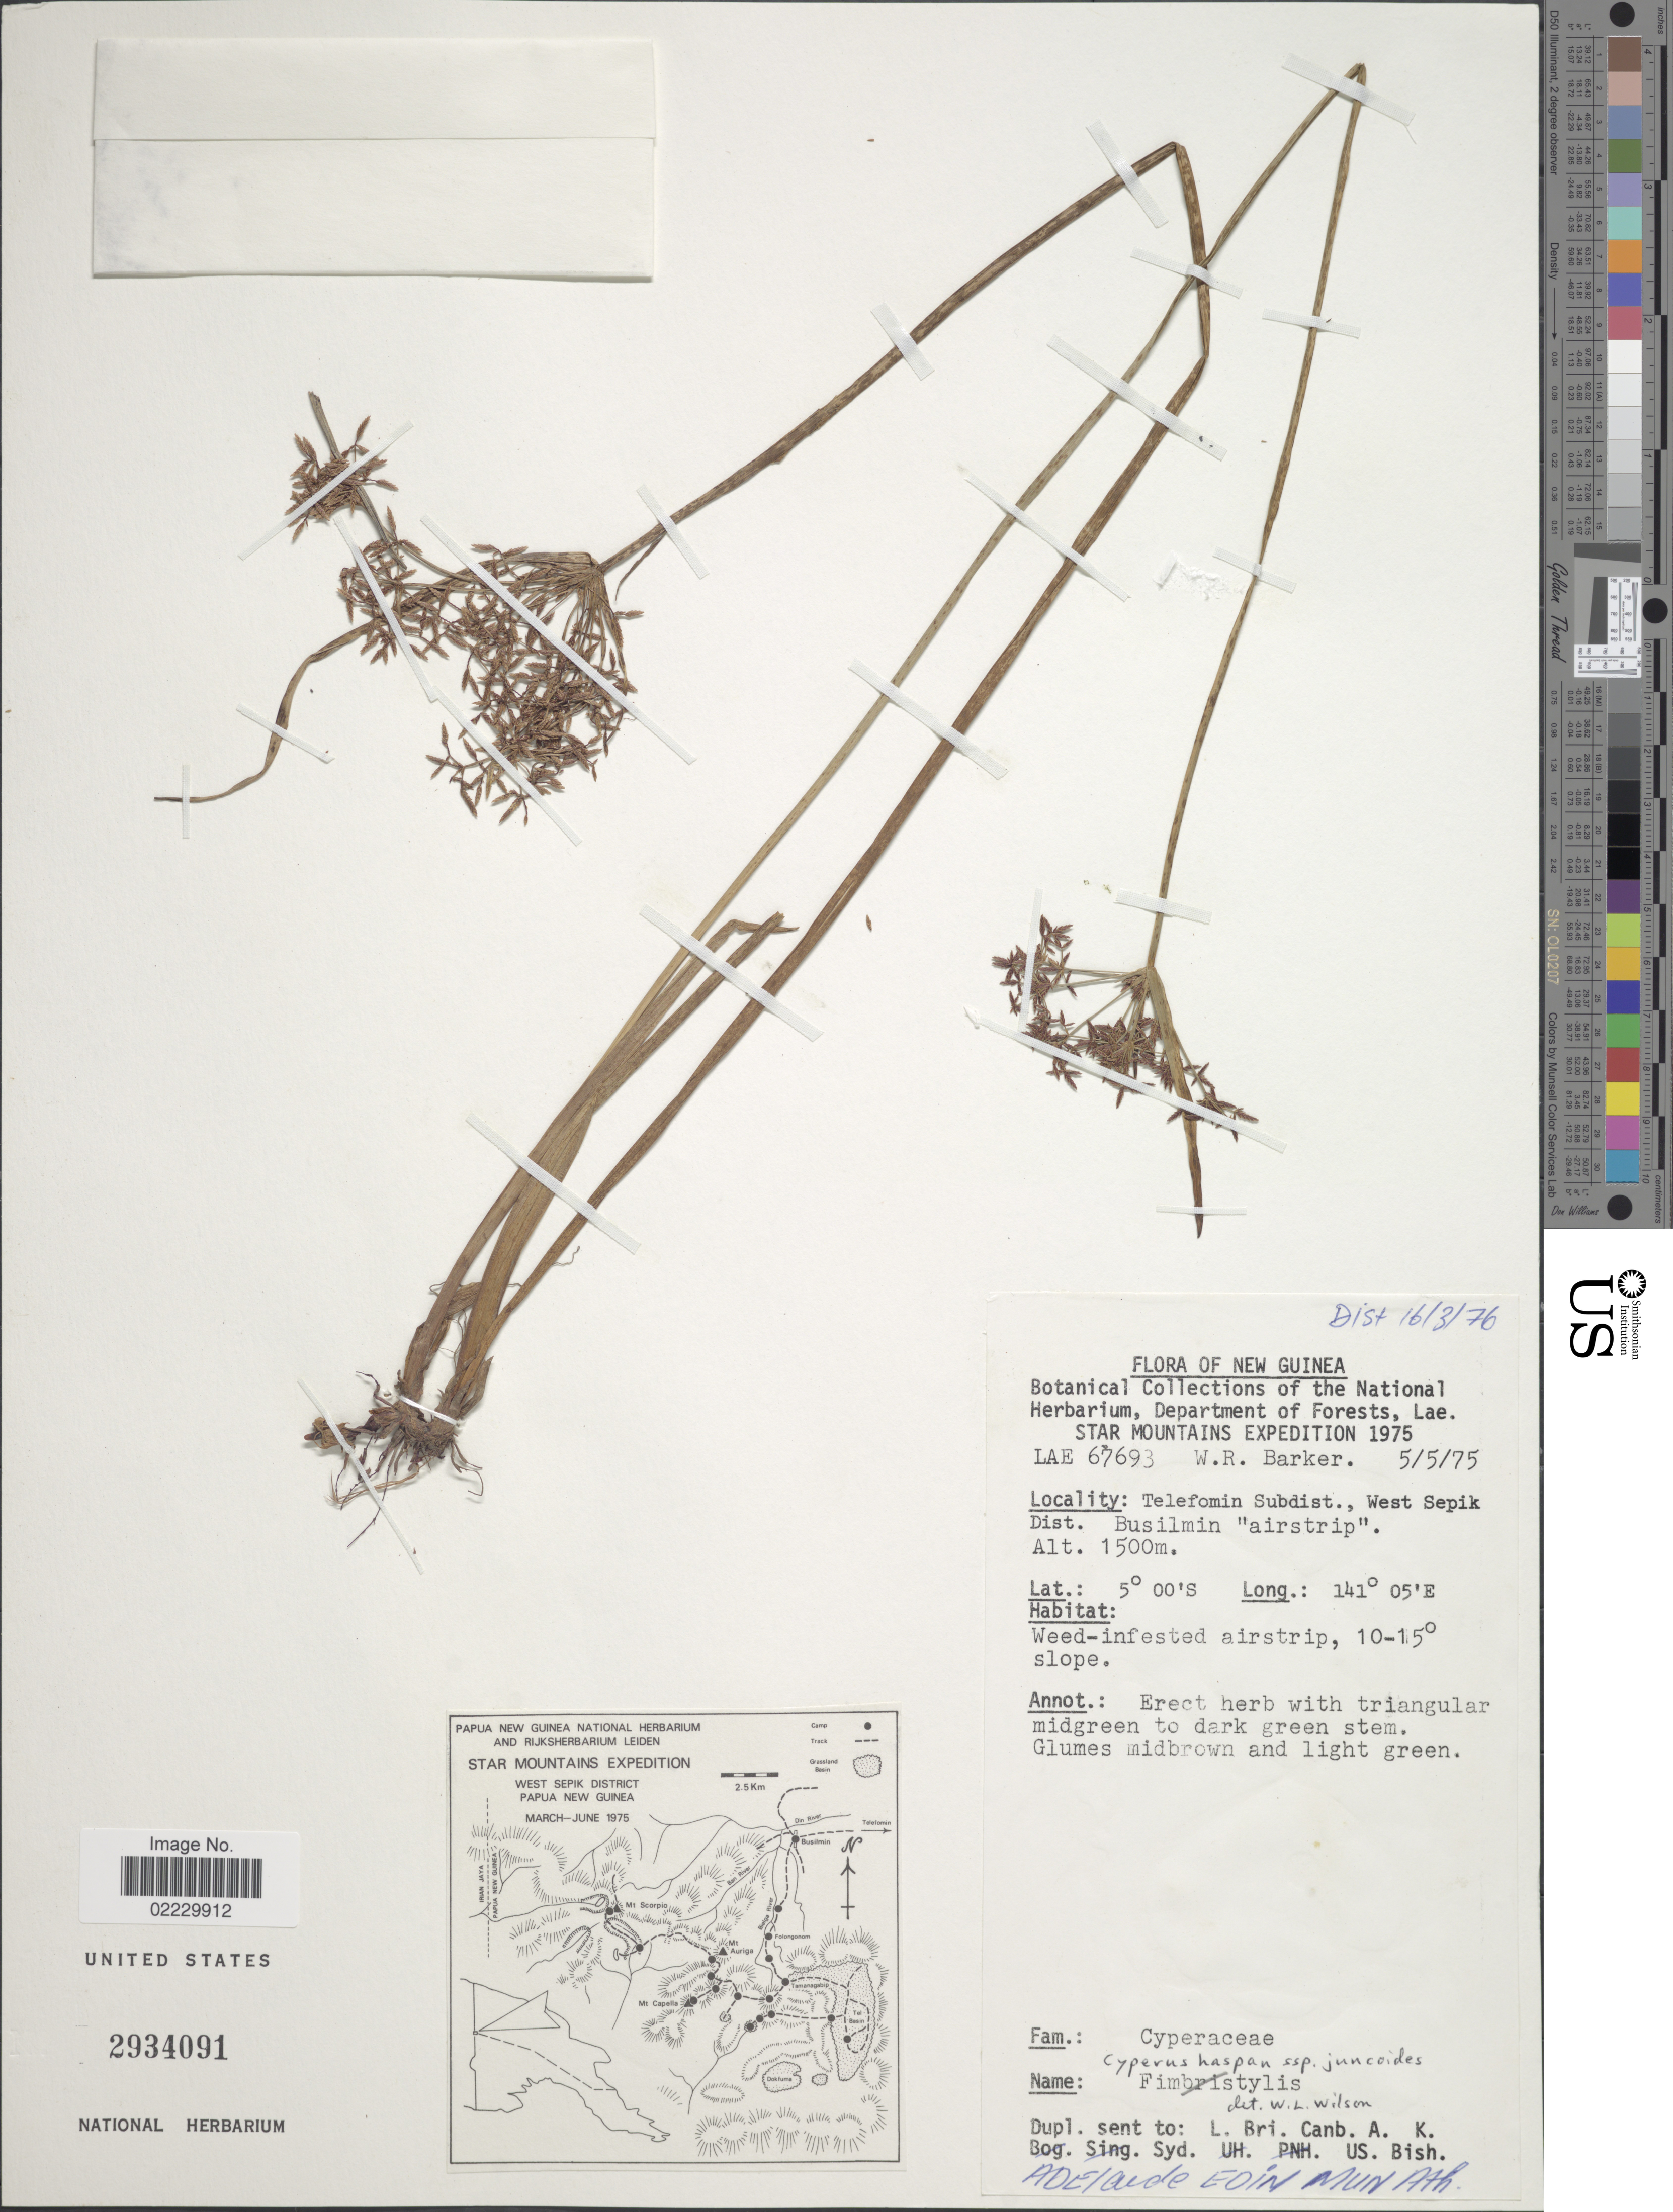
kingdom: Plantae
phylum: Tracheophyta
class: Liliopsida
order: Poales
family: Cyperaceae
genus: Cyperus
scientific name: Cyperus haspan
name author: L.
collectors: W. R. Barker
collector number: LAE 67693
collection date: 1975-05-05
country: Papua New Guinea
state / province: Sandaun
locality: Telefomin Subdist. New Guinea. Star Mountains. Dist. Busilmin airstrip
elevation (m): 1500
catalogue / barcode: US 2934091